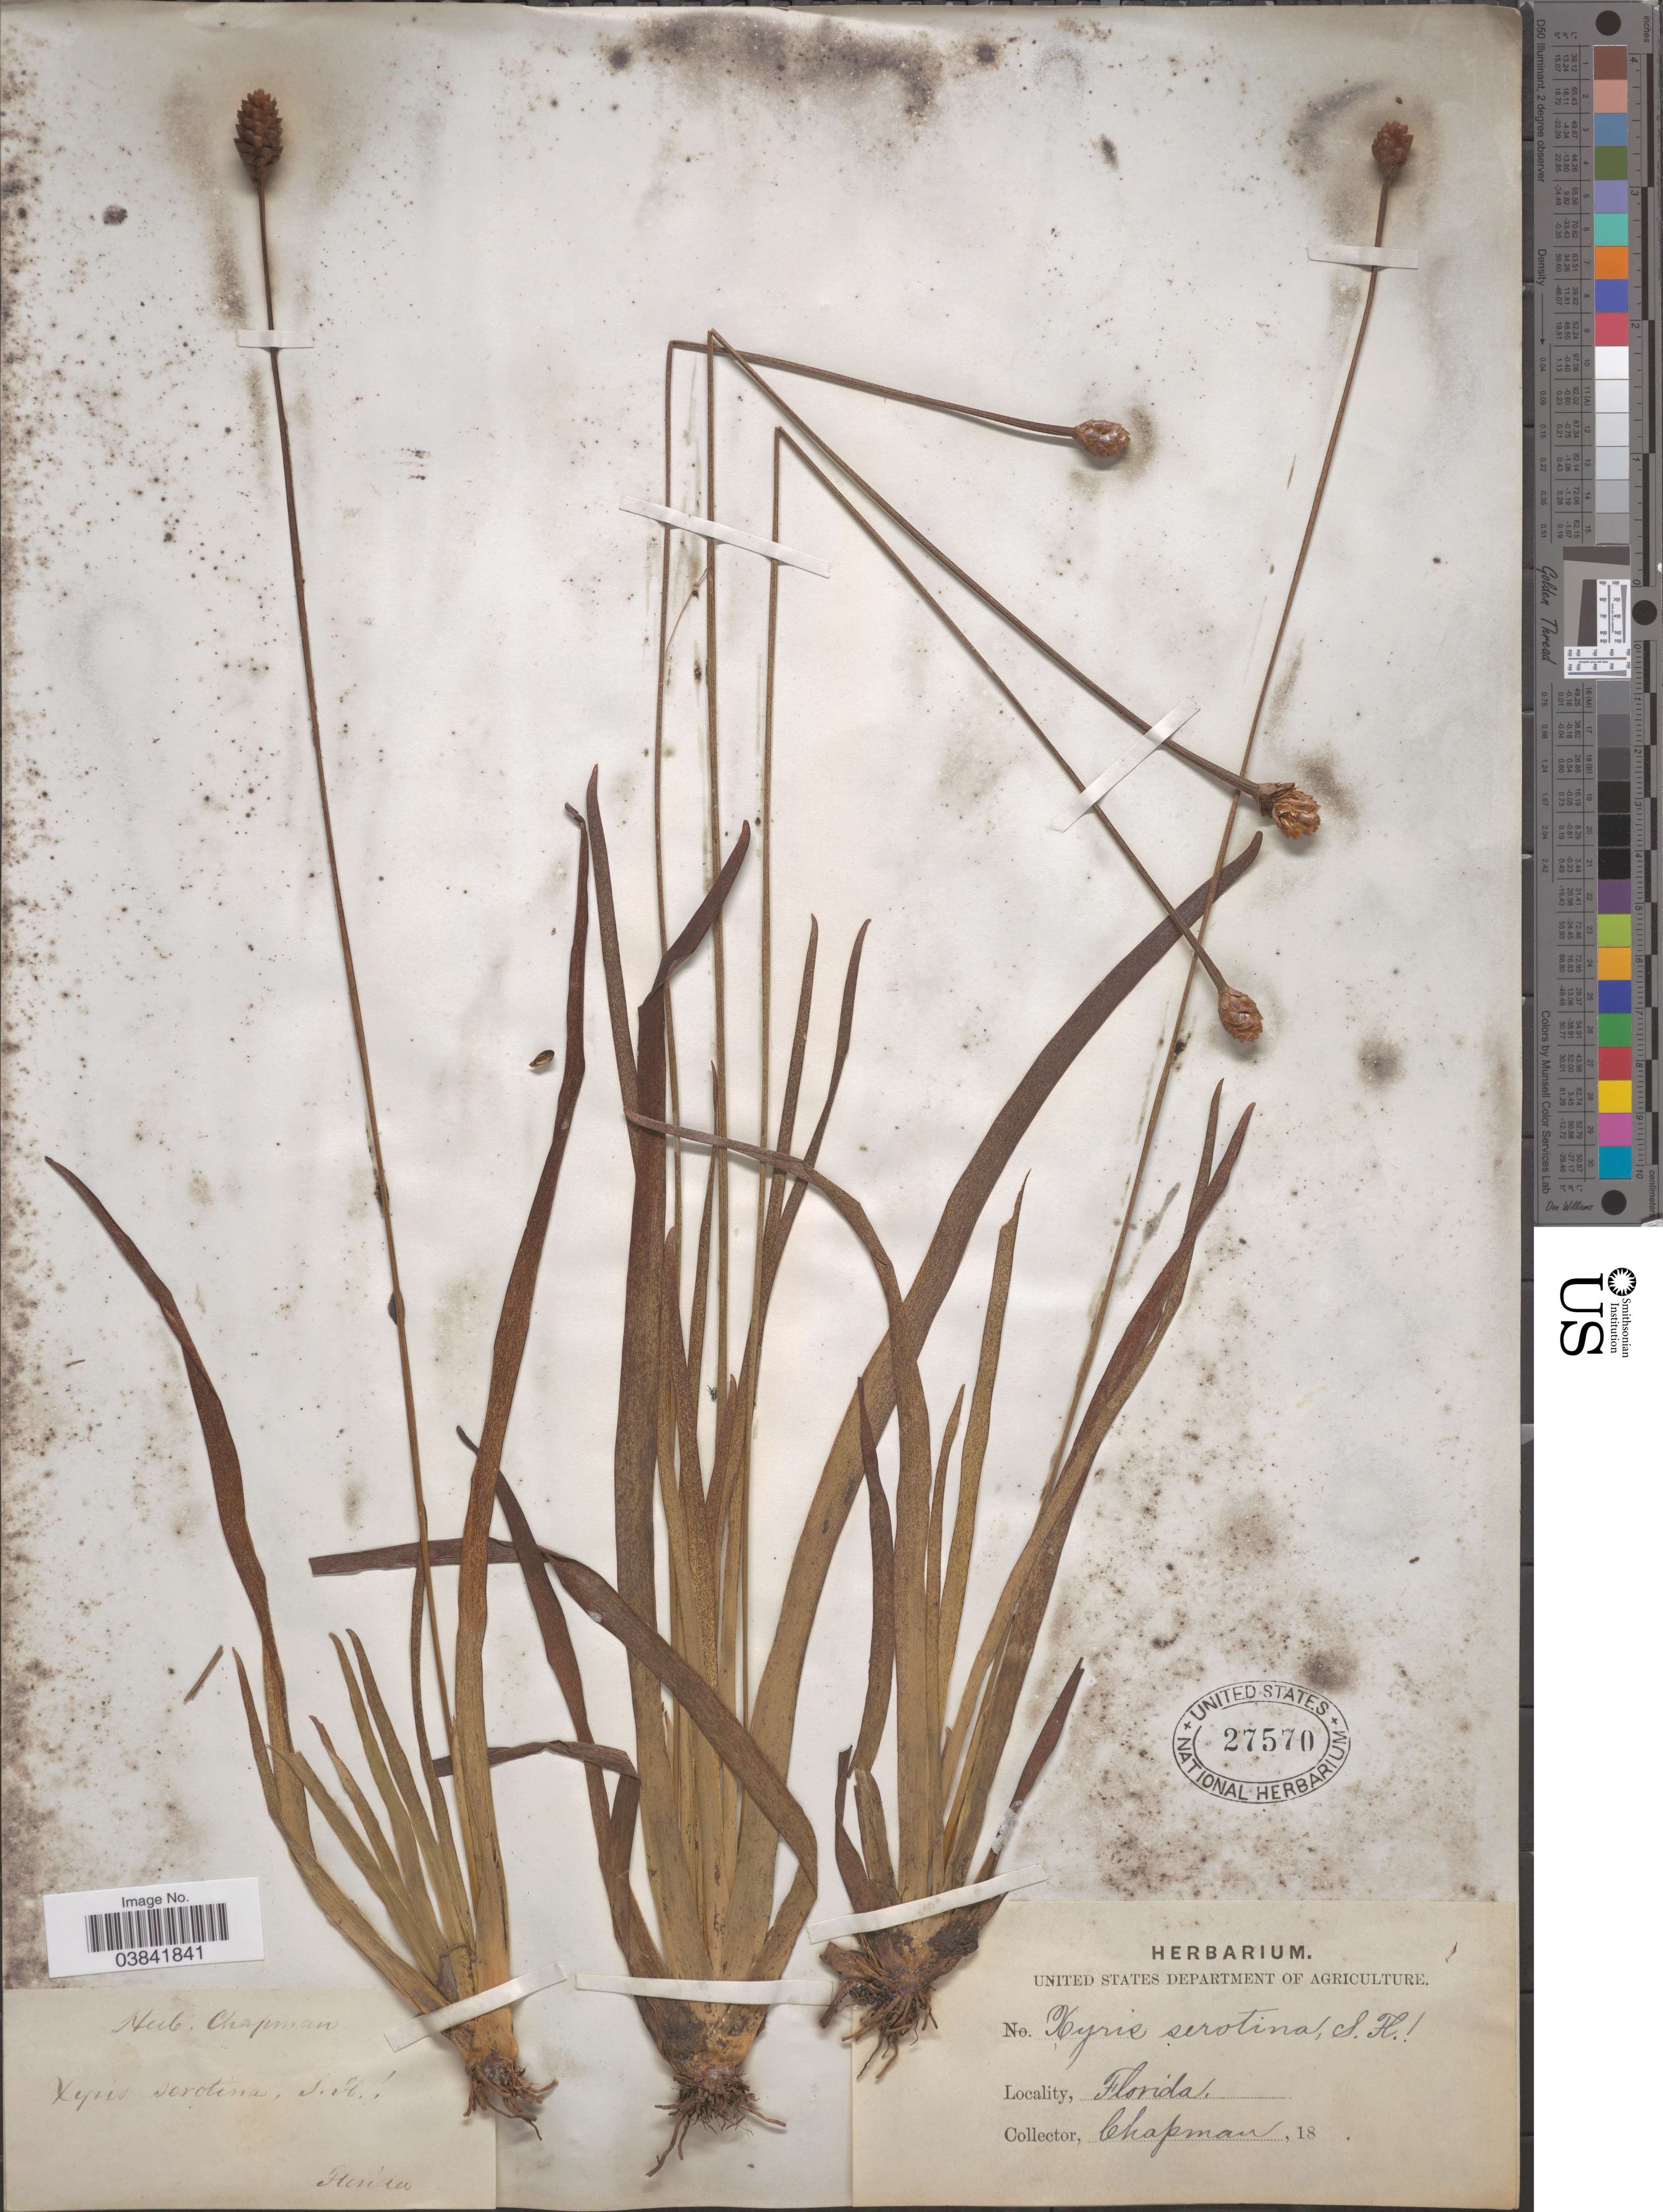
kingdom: Plantae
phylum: Tracheophyta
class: Liliopsida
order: Poales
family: Xyridaceae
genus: Xyris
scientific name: Xyris serotina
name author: Chapm.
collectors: A. Chapman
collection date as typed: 18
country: United States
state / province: Florida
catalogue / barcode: US 27570